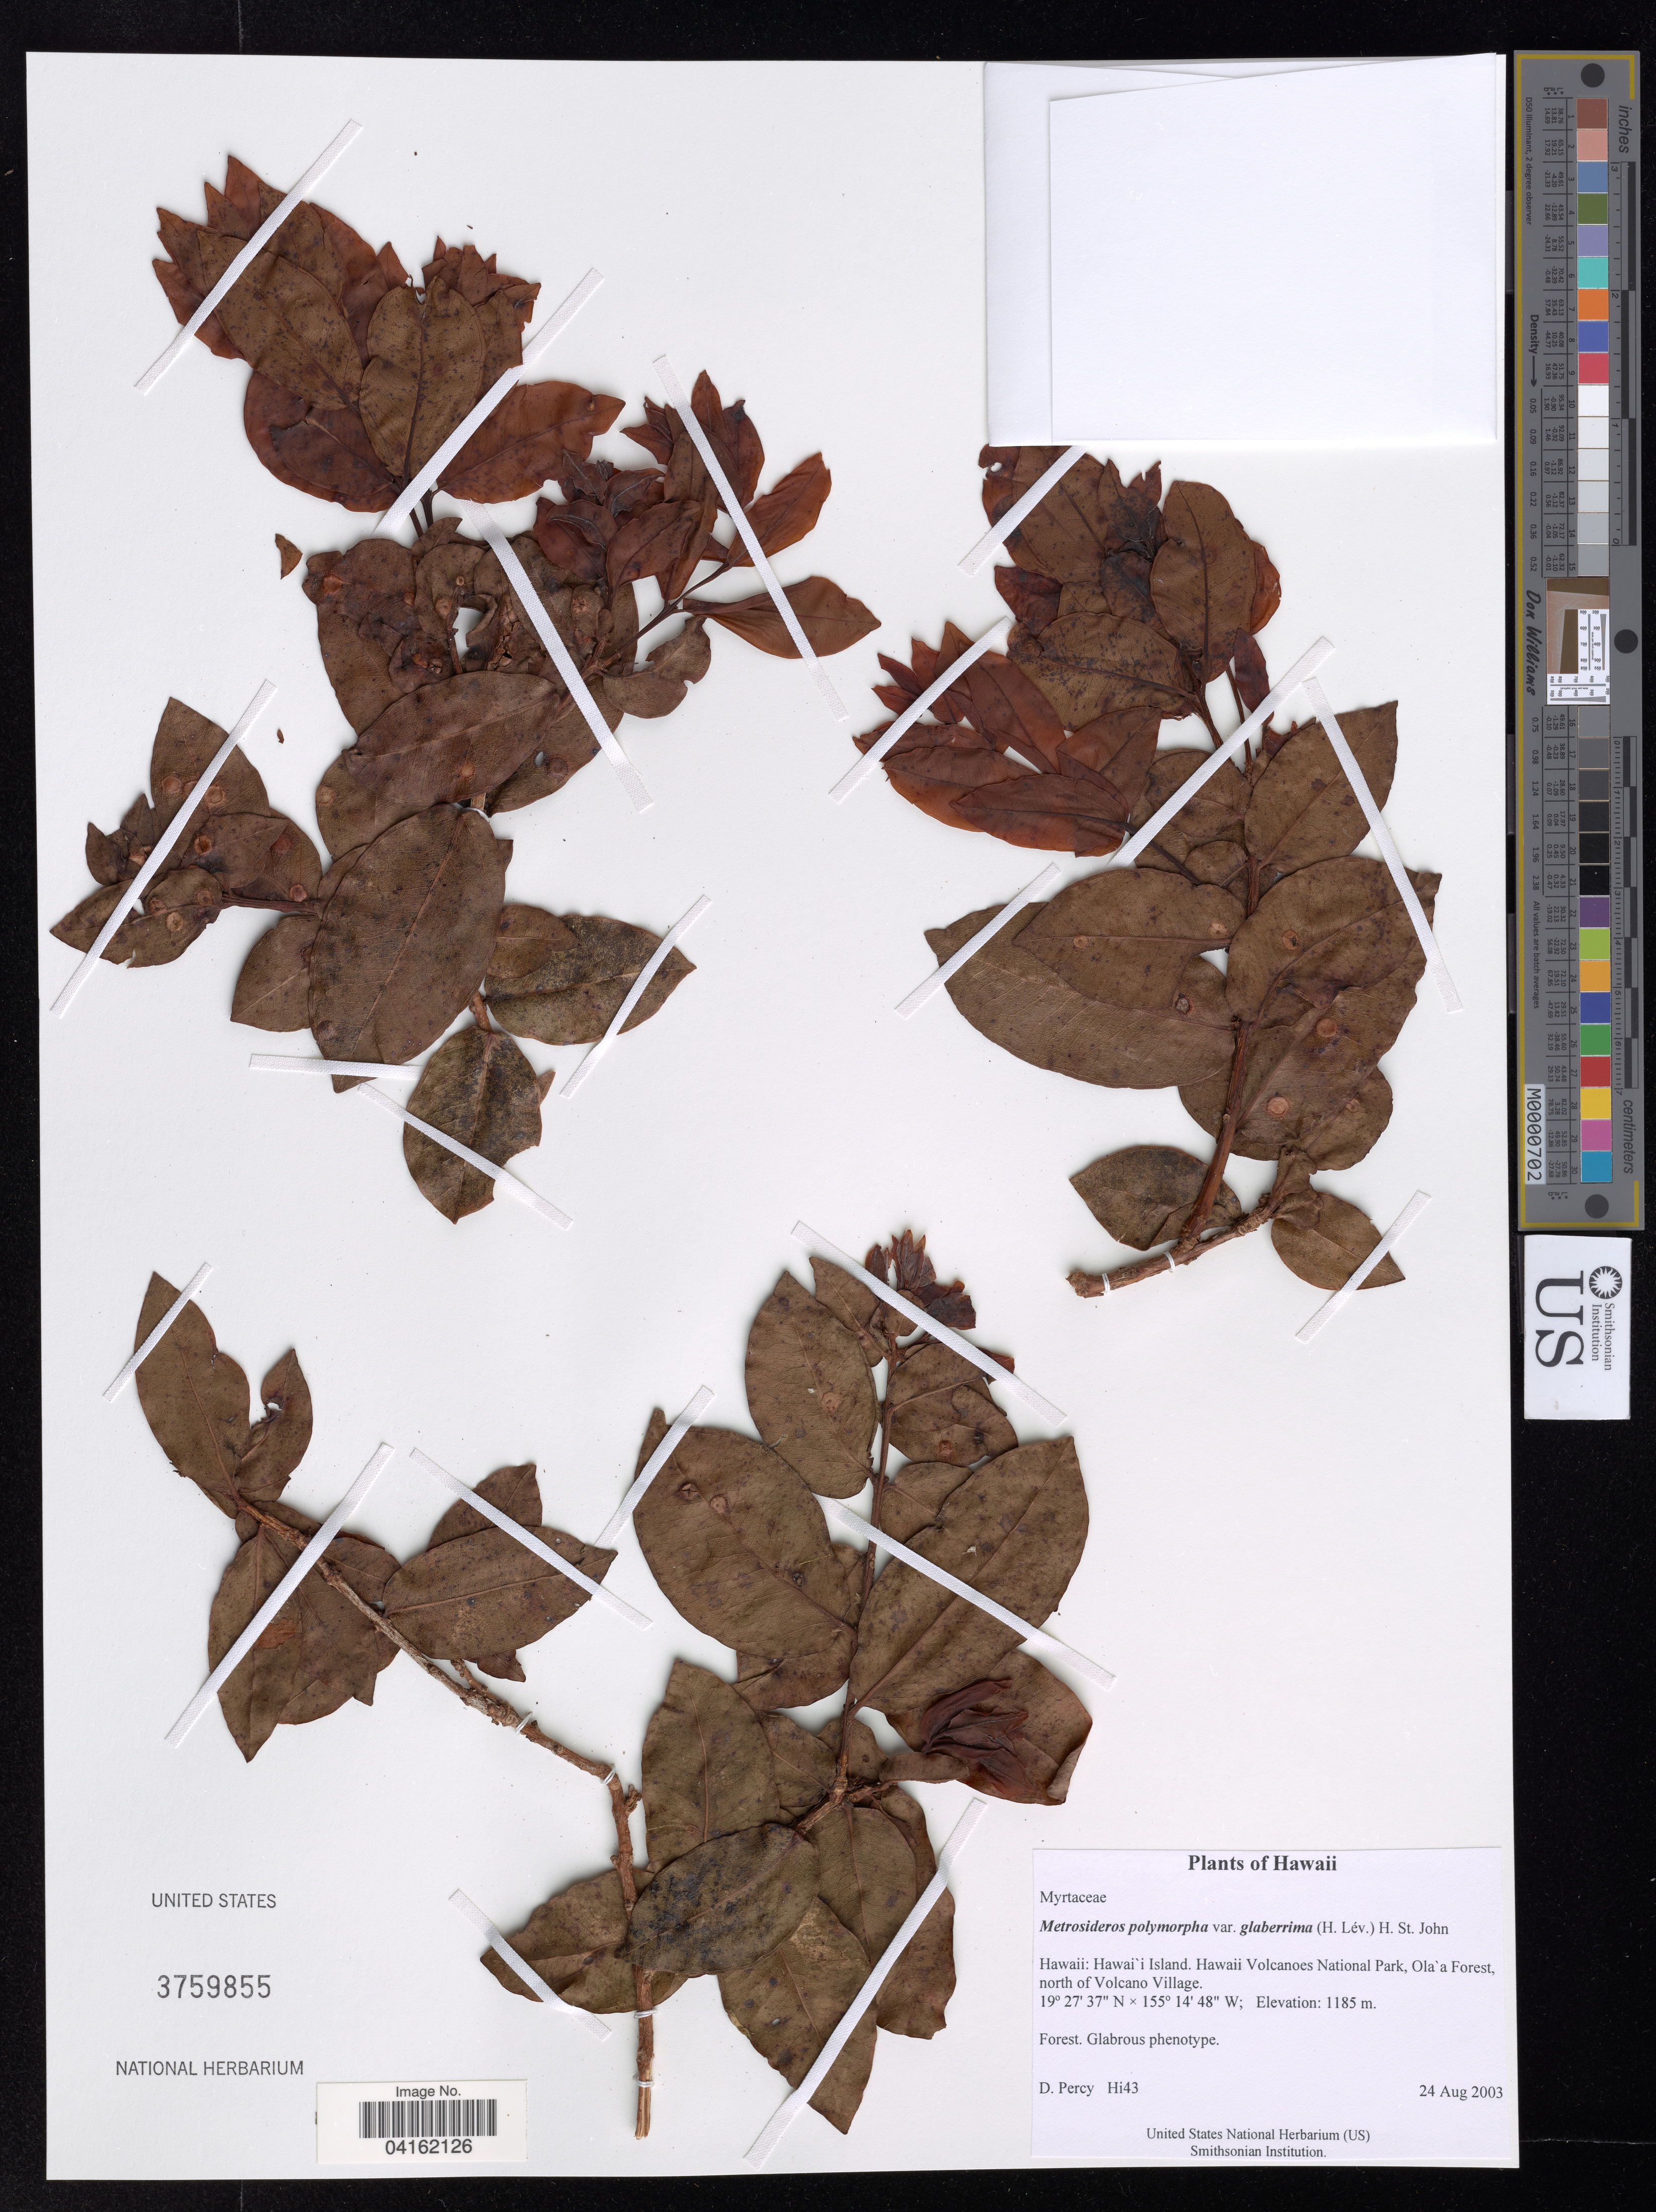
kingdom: Plantae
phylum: Tracheophyta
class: Magnoliopsida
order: Myrtales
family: Myrtaceae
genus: Metrosideros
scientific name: Metrosideros polymorpha var. glaberrima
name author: (H. Lév.) H. St. John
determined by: Percy, D. M.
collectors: D. Percy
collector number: Hi43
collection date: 2003-08-24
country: United States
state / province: Hawaii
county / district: Hawaii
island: Hawaii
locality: Hawaii Volcanoes National Park, Ola'a Forest, north of Volcano Village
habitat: Forest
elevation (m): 1185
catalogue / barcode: US 3759855